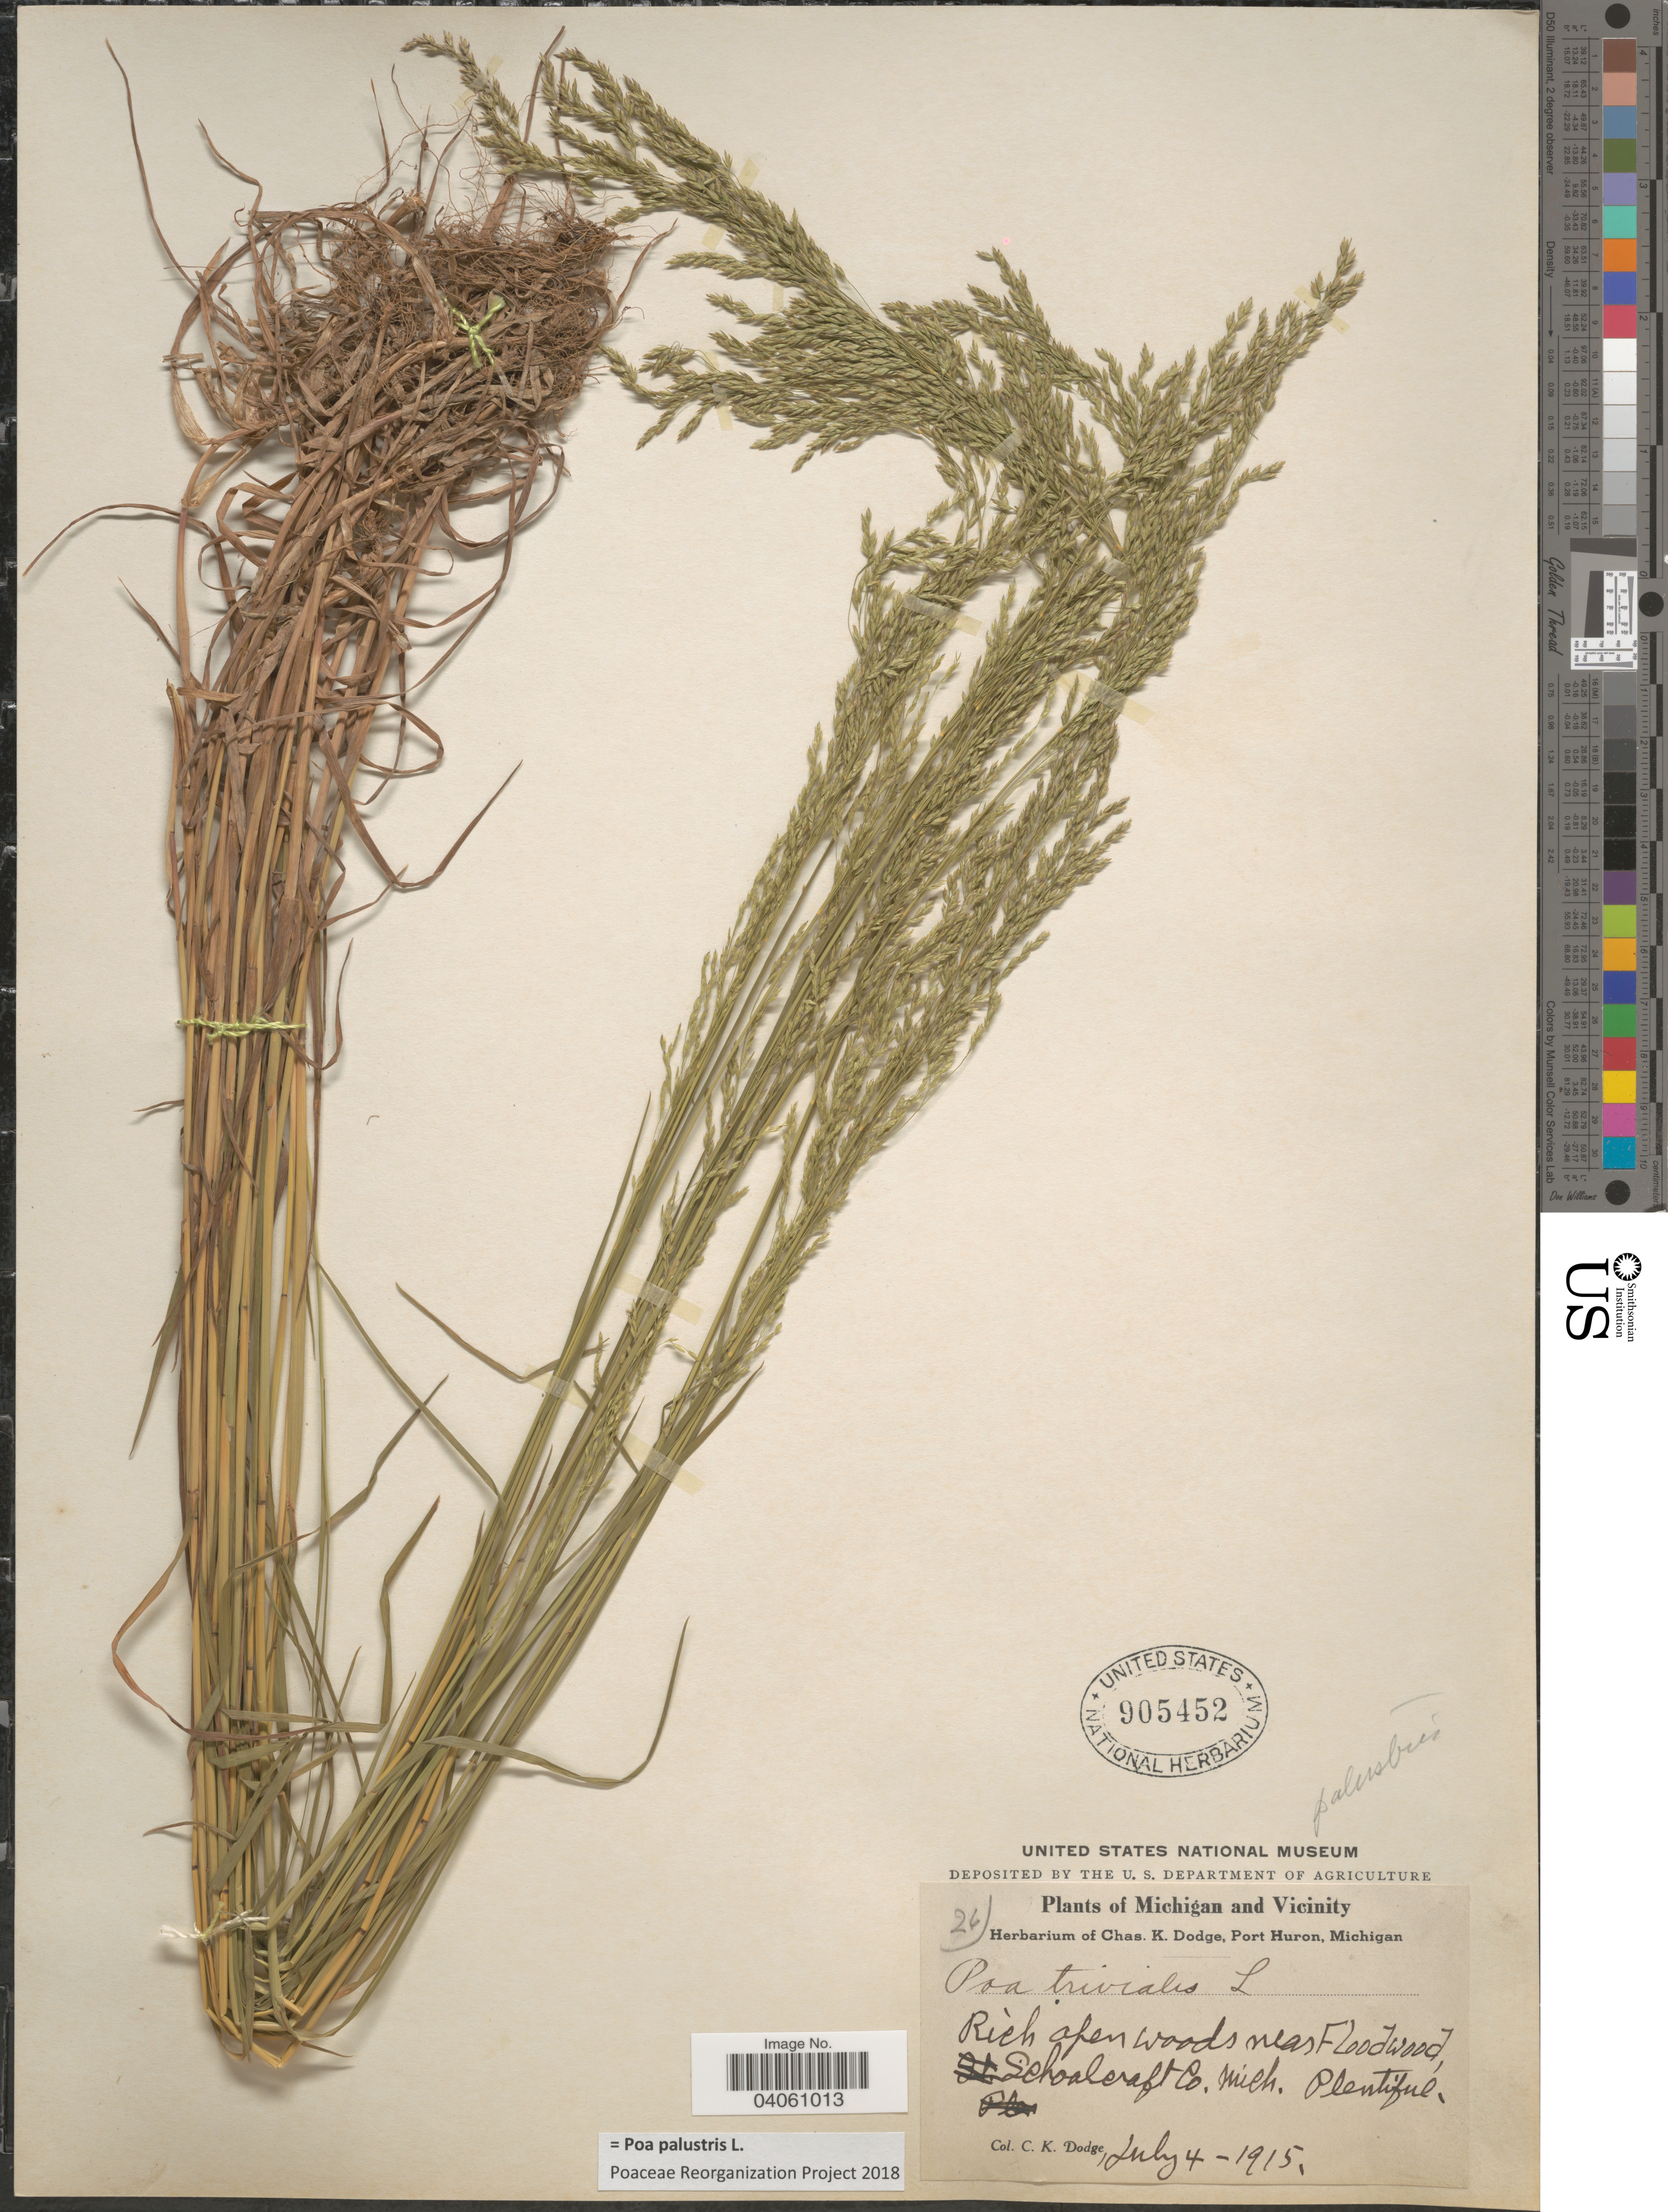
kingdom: Plantae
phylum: Tracheophyta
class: Liliopsida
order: Poales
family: Poaceae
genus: Poa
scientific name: Poa palustris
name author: L.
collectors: C. Dodge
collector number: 26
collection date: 1915-07-04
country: United States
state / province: Michigan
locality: Michigan and Vicinity. Near Floodwood, Schoolcraft Co.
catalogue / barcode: US 905452